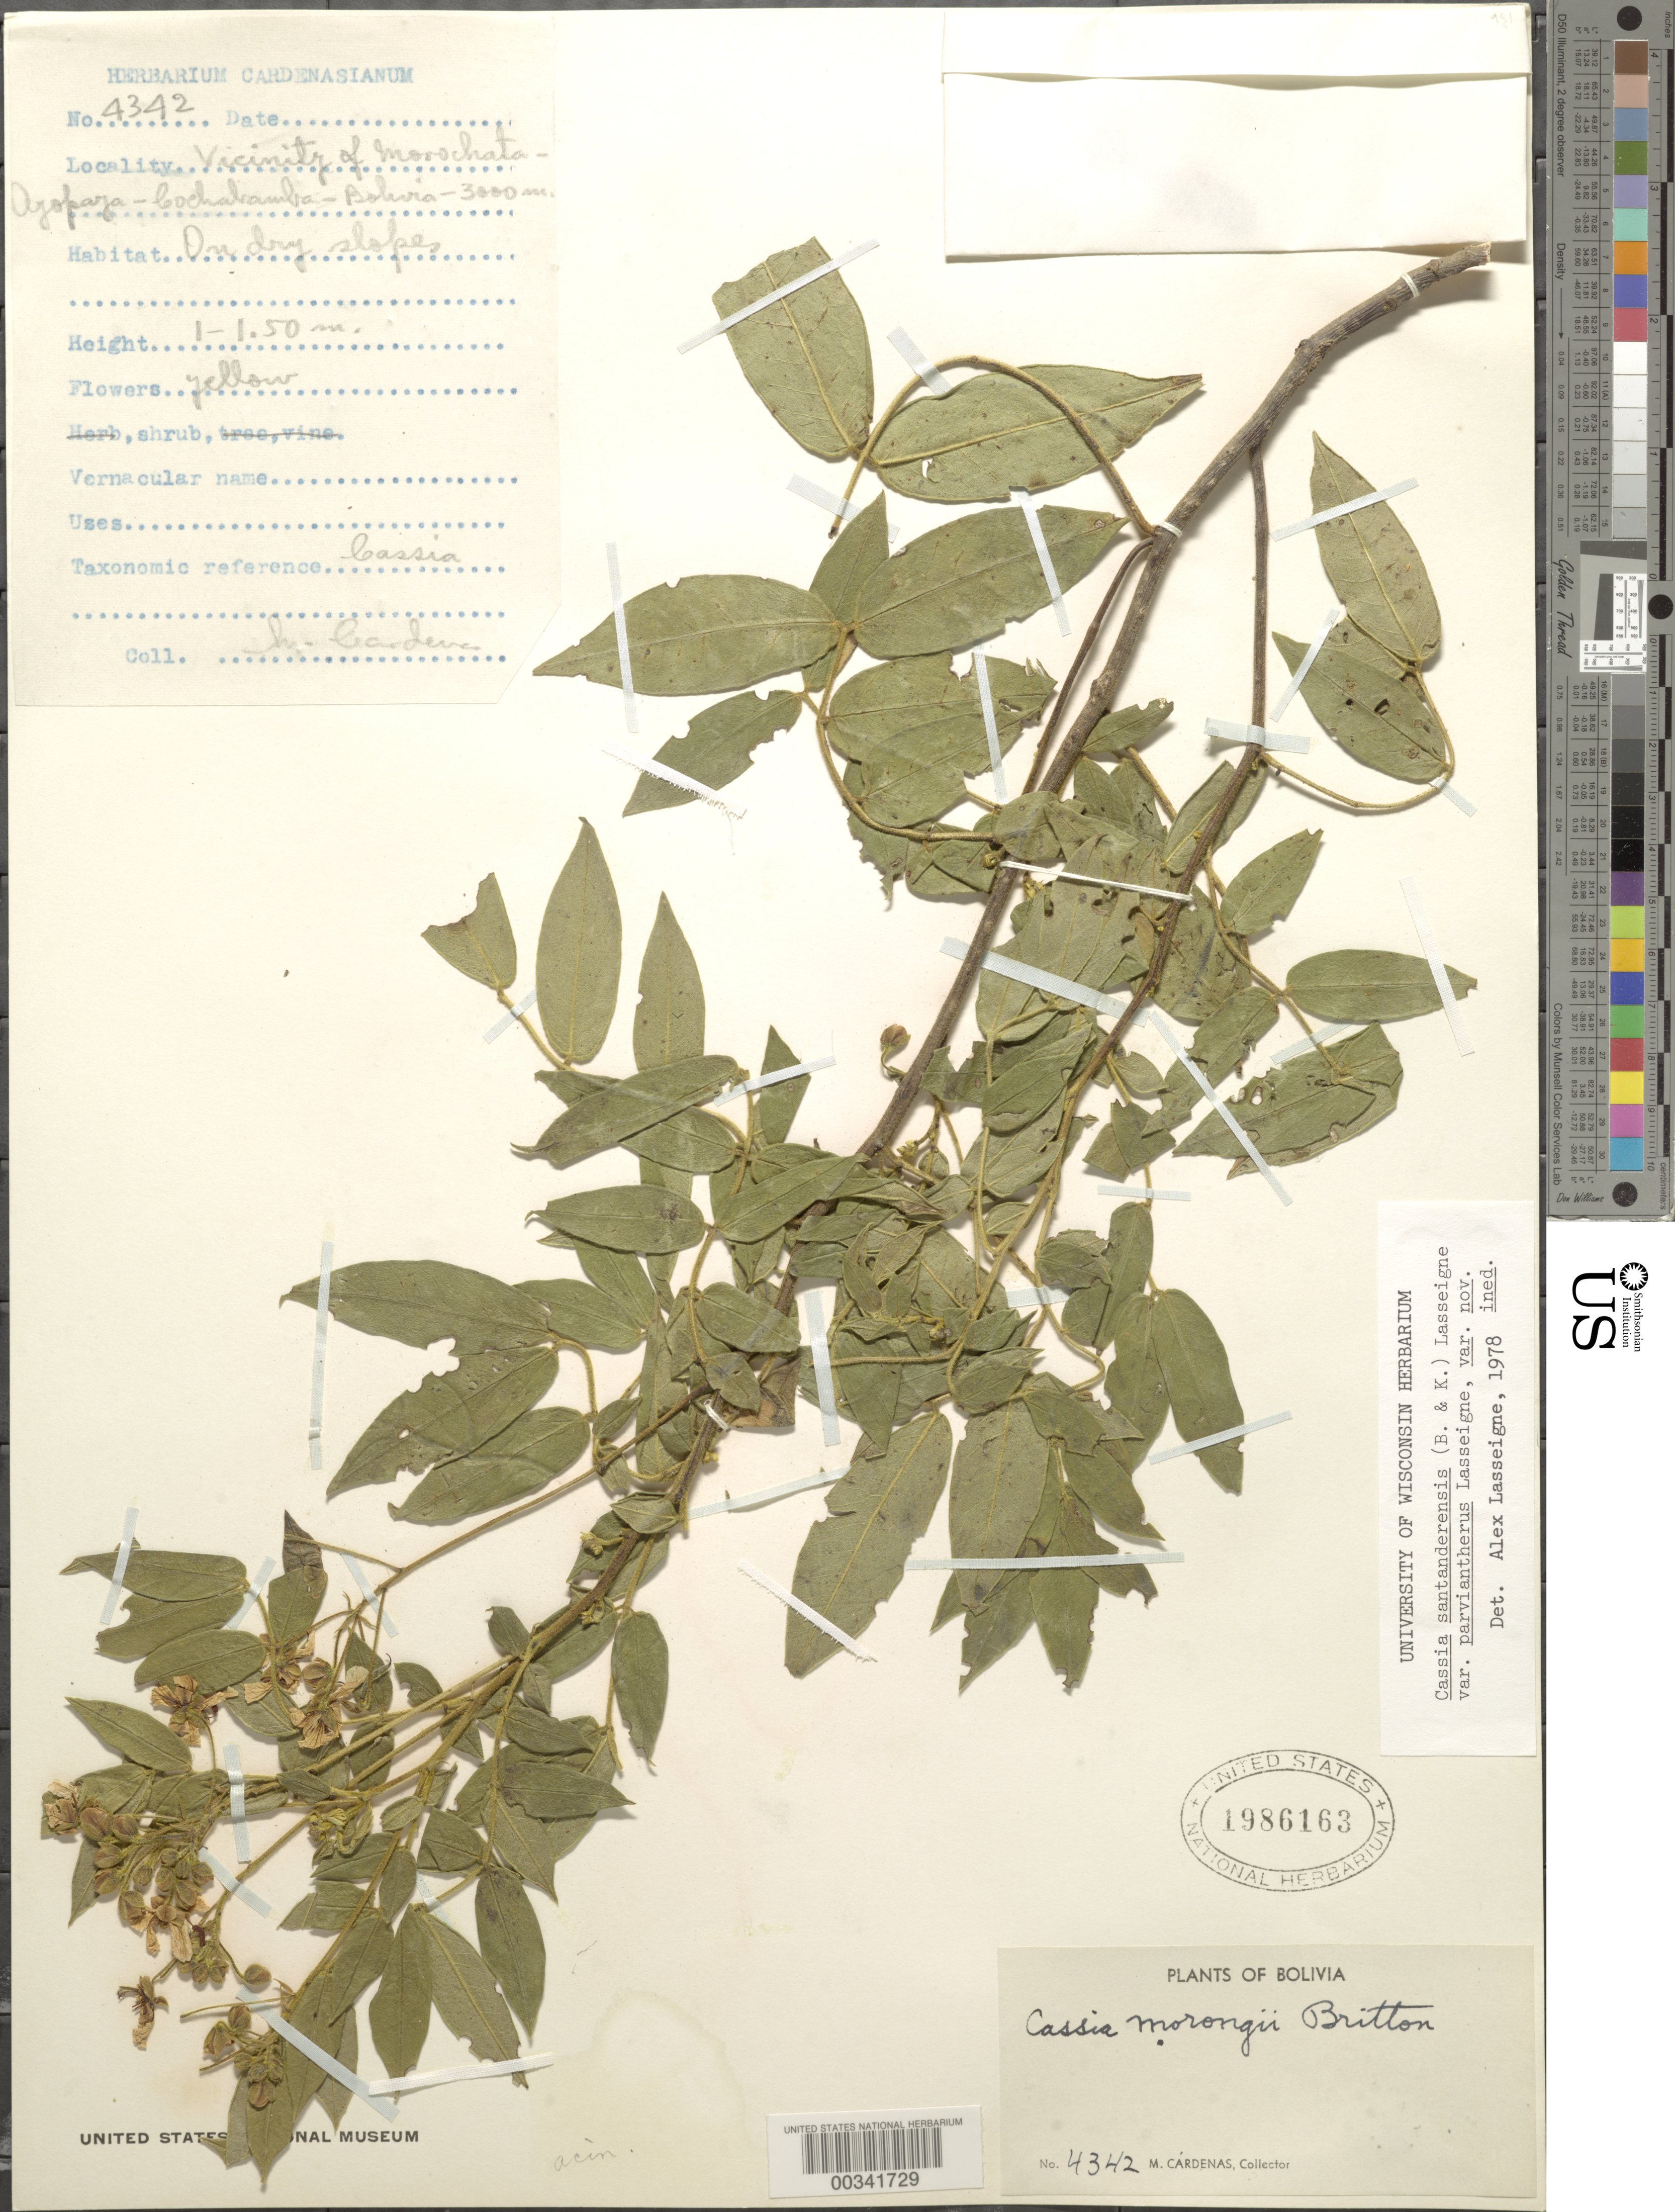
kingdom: Plantae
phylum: Tracheophyta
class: Magnoliopsida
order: Fabales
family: Fabaceae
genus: Senna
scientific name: Senna santanderensis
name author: (Britton & Killip) H.S. Irwin & Barneby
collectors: M. Cárdenas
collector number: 4342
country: Bolivia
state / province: Cochabamba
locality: Vicinity of Morochata-Ayopaya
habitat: On dry slopes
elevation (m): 3000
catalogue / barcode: US 1986163